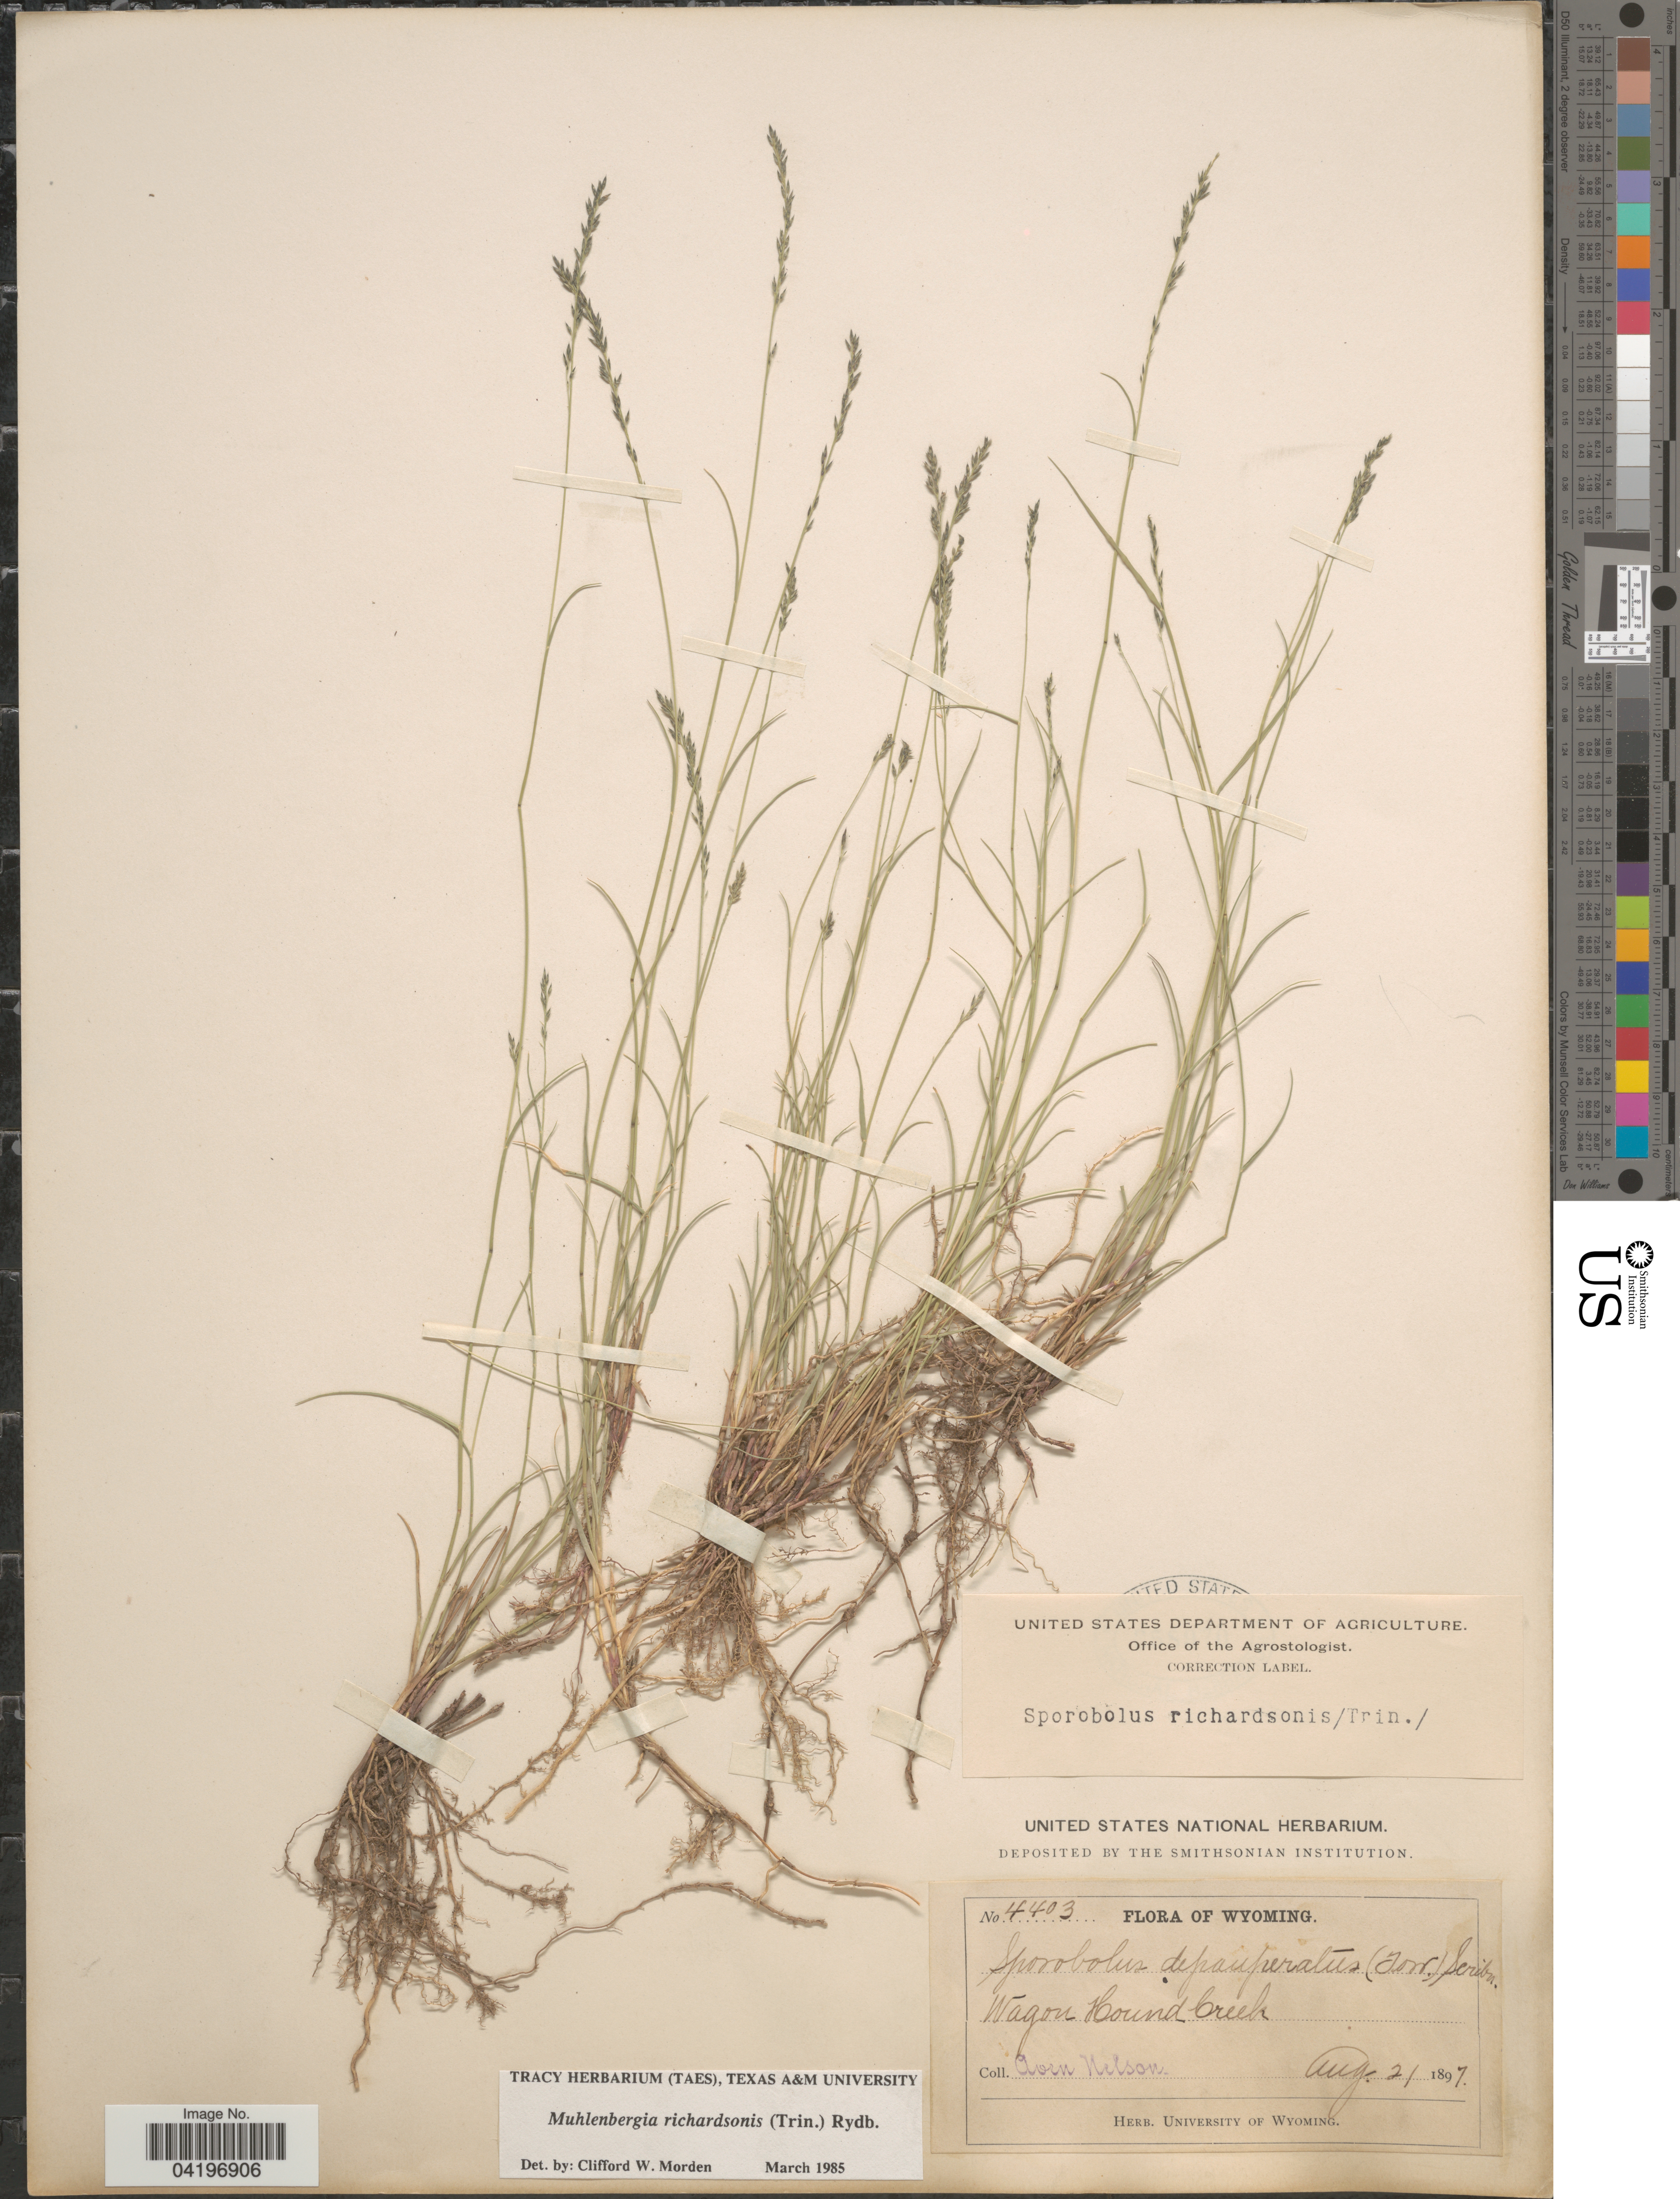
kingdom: Plantae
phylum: Tracheophyta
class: Liliopsida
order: Poales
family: Poaceae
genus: Muhlenbergia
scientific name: Muhlenbergia richardsonis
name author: (Trin.) Rydb.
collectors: A. Nelson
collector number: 4403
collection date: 1897-08-21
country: United States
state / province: Wyoming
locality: Wagon Hound Creek.